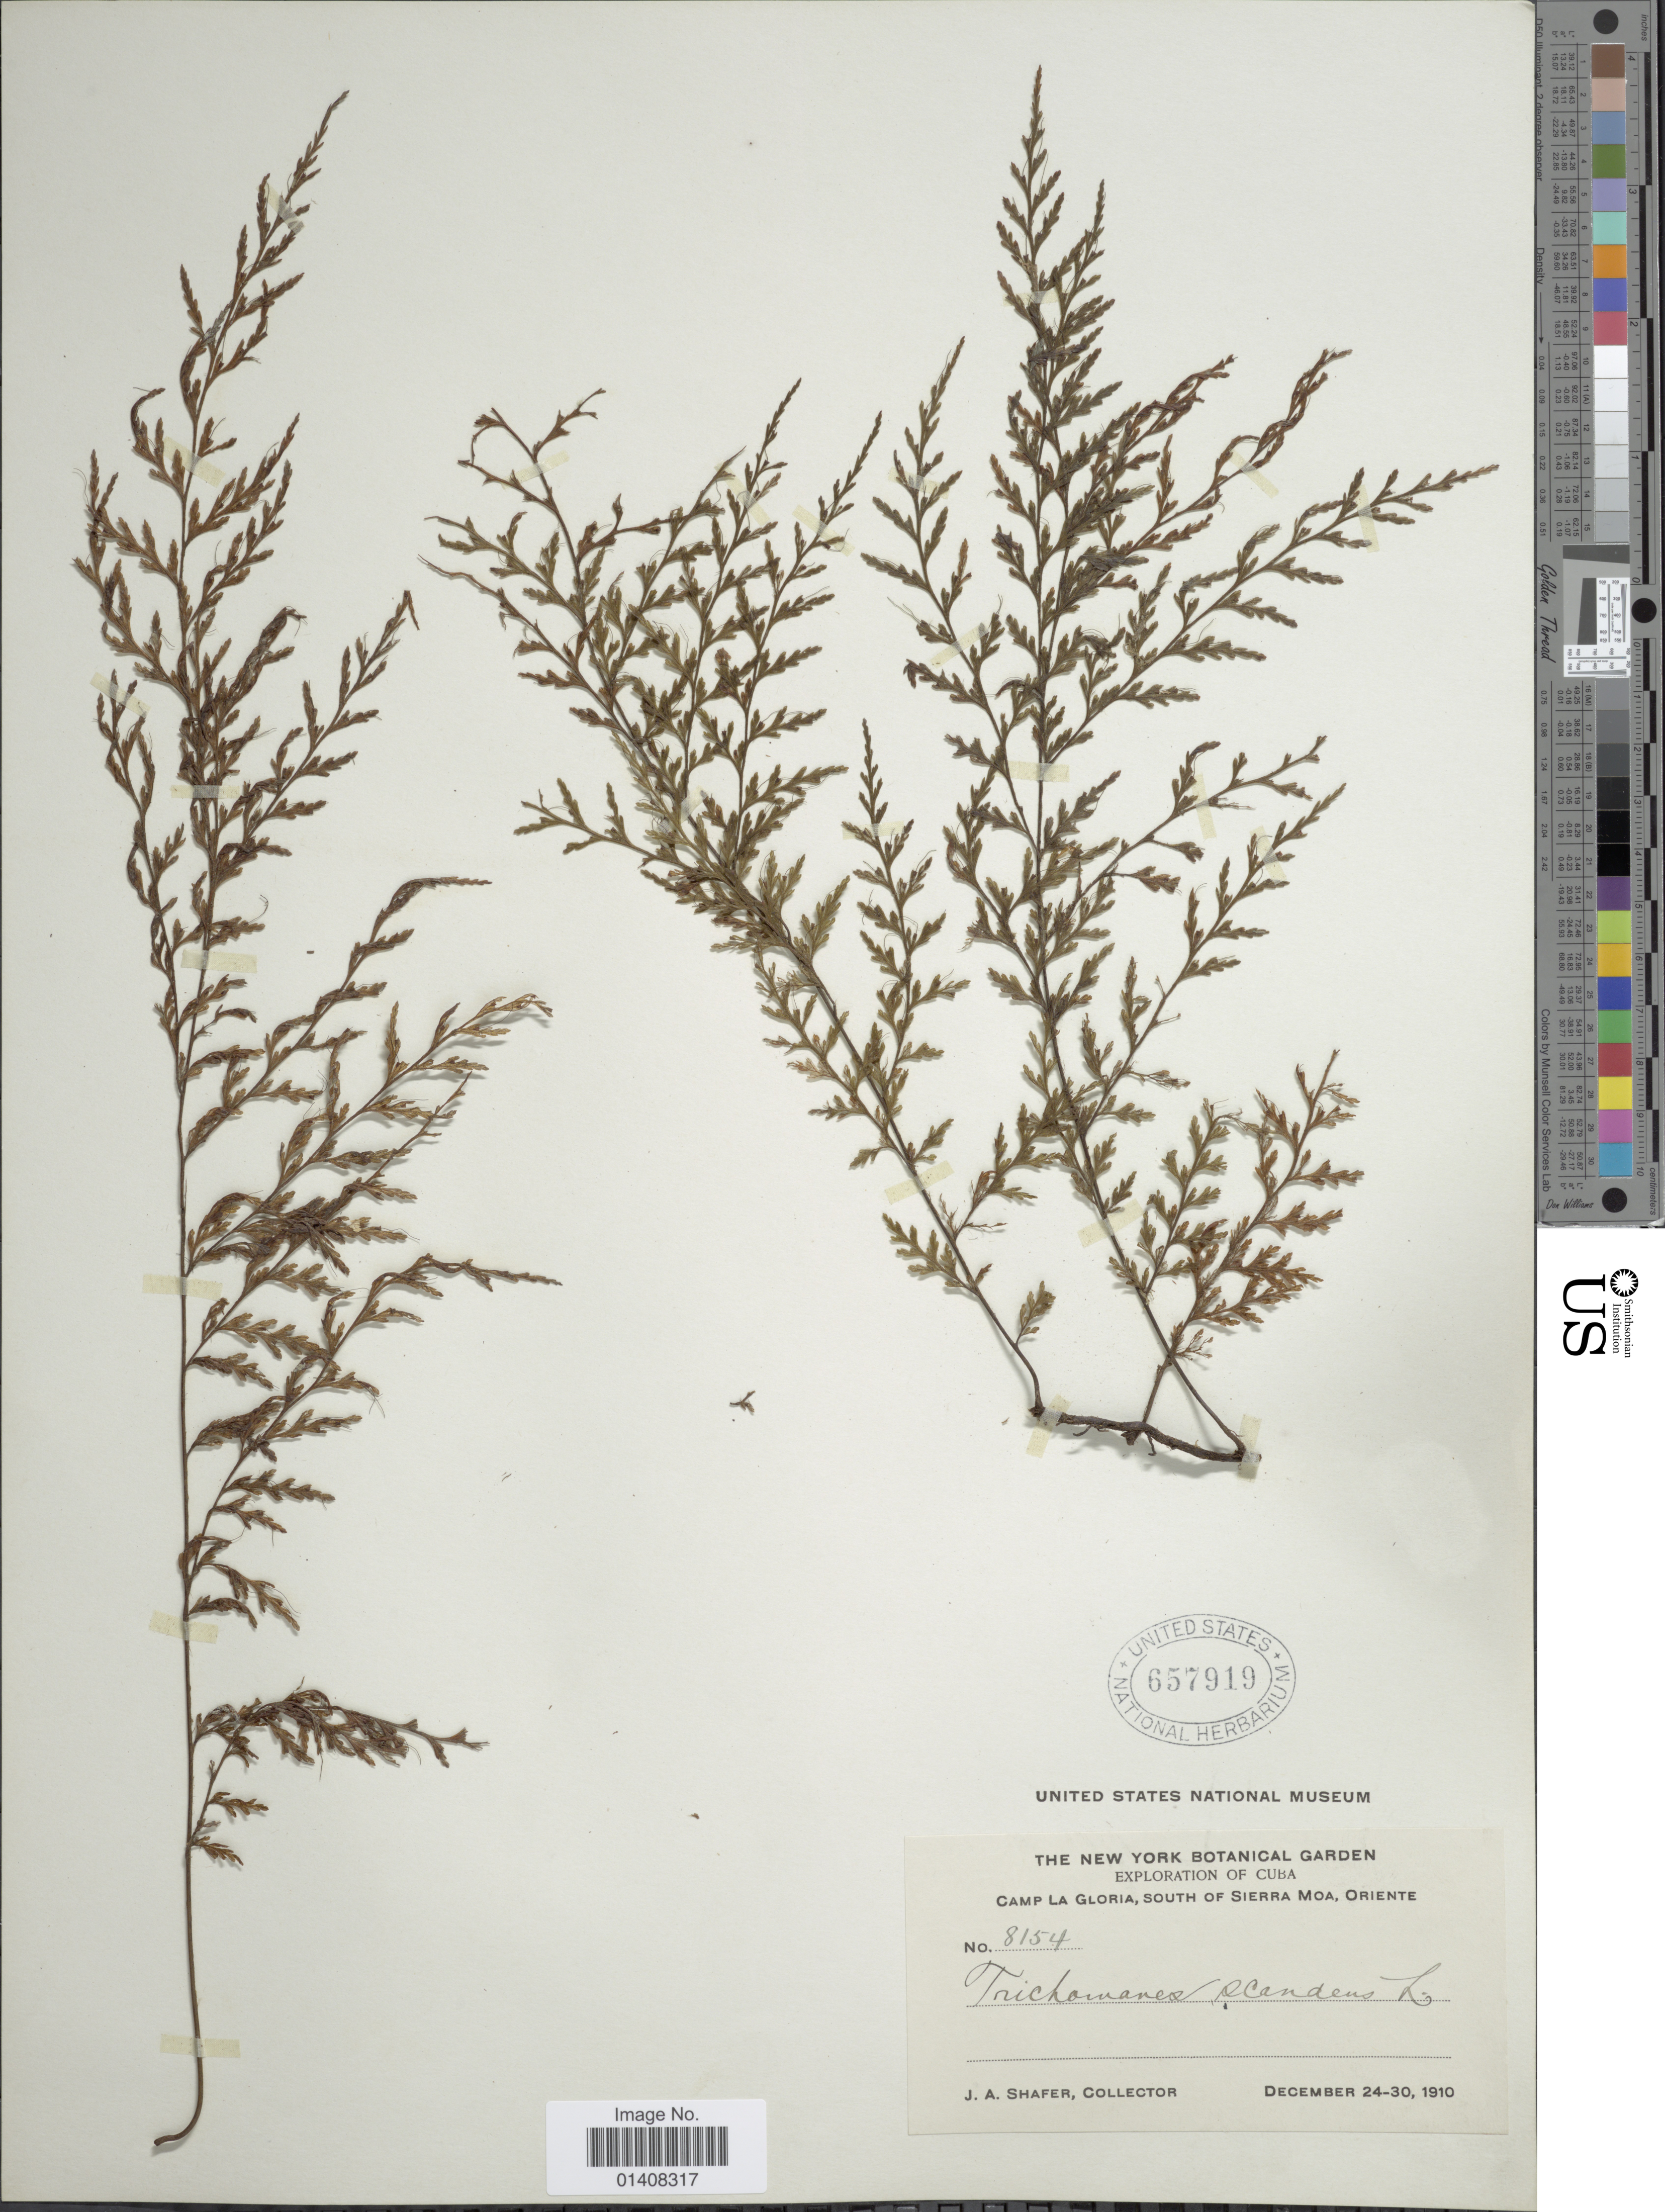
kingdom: Plantae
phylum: Tracheophyta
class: Polypodiopsida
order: Hymenophyllales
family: Hymenophyllaceae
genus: Trichomanes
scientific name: Trichomanes scandens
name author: L.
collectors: J. A. Shafer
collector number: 8154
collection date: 1910-12-24/1910-12-30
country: Cuba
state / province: Oriente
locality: Camp La Gloria south of Sierra Moa, Oriente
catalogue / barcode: US 657919